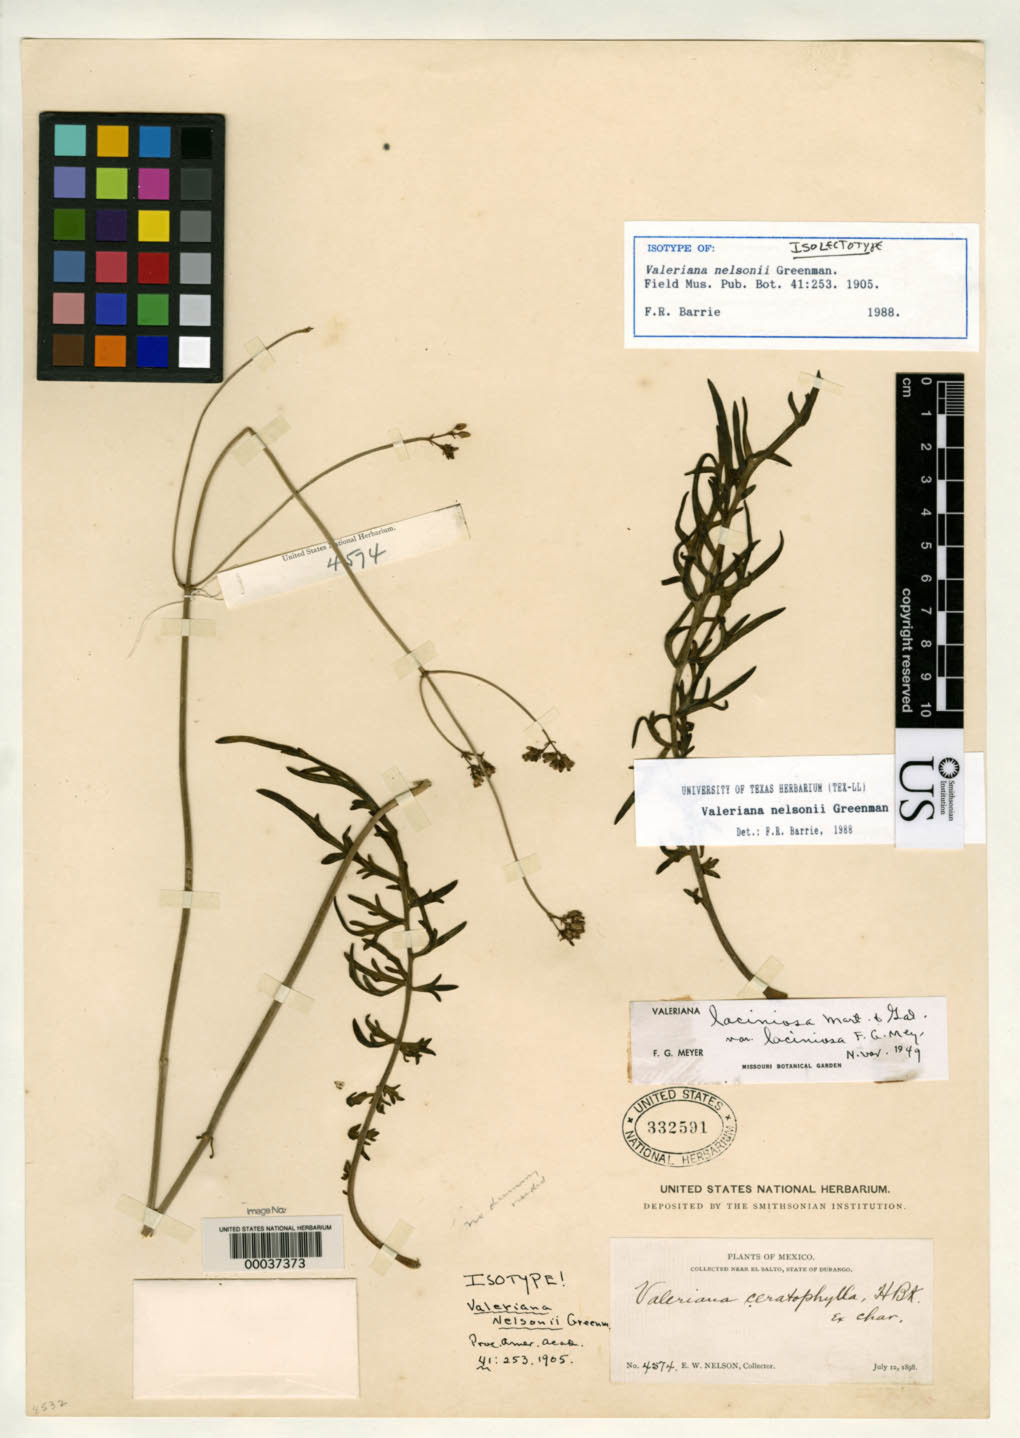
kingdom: Plantae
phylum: Tracheophyta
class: Magnoliopsida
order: Dipsacales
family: Caprifoliaceae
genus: Valeriana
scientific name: Valeriana nelsonii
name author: Greenm.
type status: Isolectotype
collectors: E. W. Nelson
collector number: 4574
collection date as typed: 12 Jul 1898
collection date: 1898-07-12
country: Mexico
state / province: Durango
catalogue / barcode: US 332591